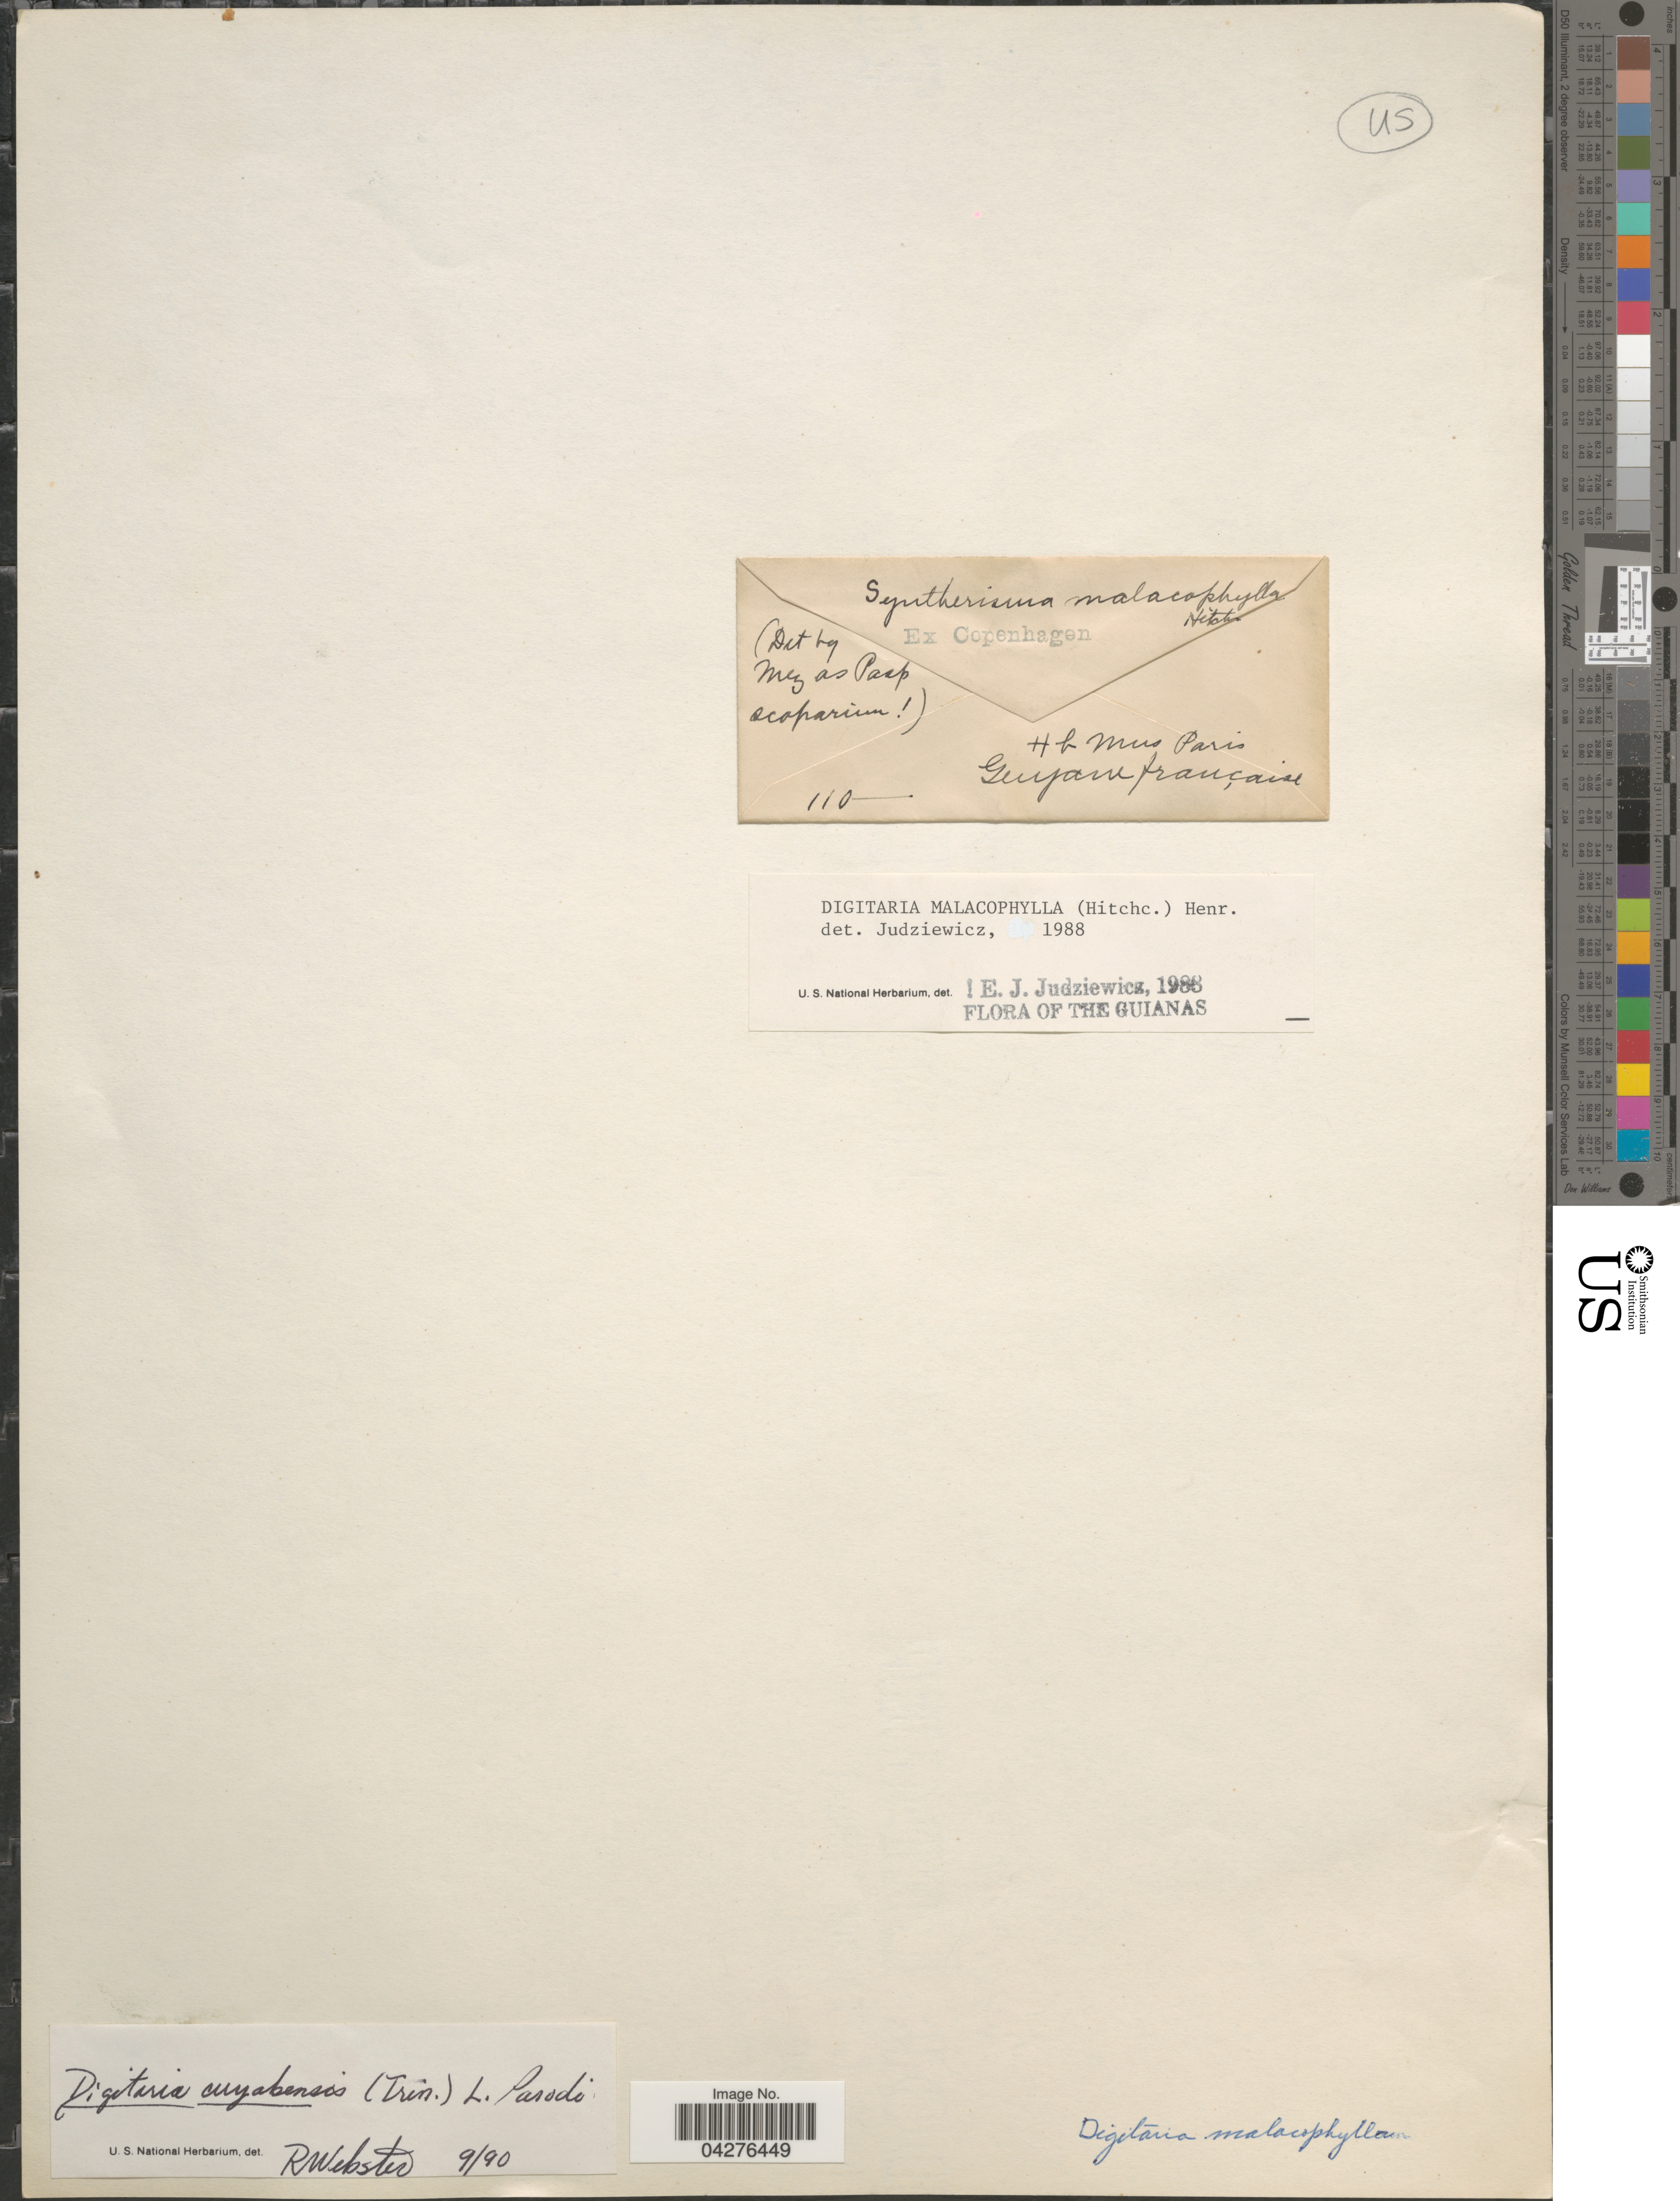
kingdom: Plantae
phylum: Tracheophyta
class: Liliopsida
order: Poales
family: Poaceae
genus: Digitaria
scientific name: Digitaria cuyabensis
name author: (Trin.) Parodi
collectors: ex herb. Mus. Paris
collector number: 110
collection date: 1988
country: French Guiana